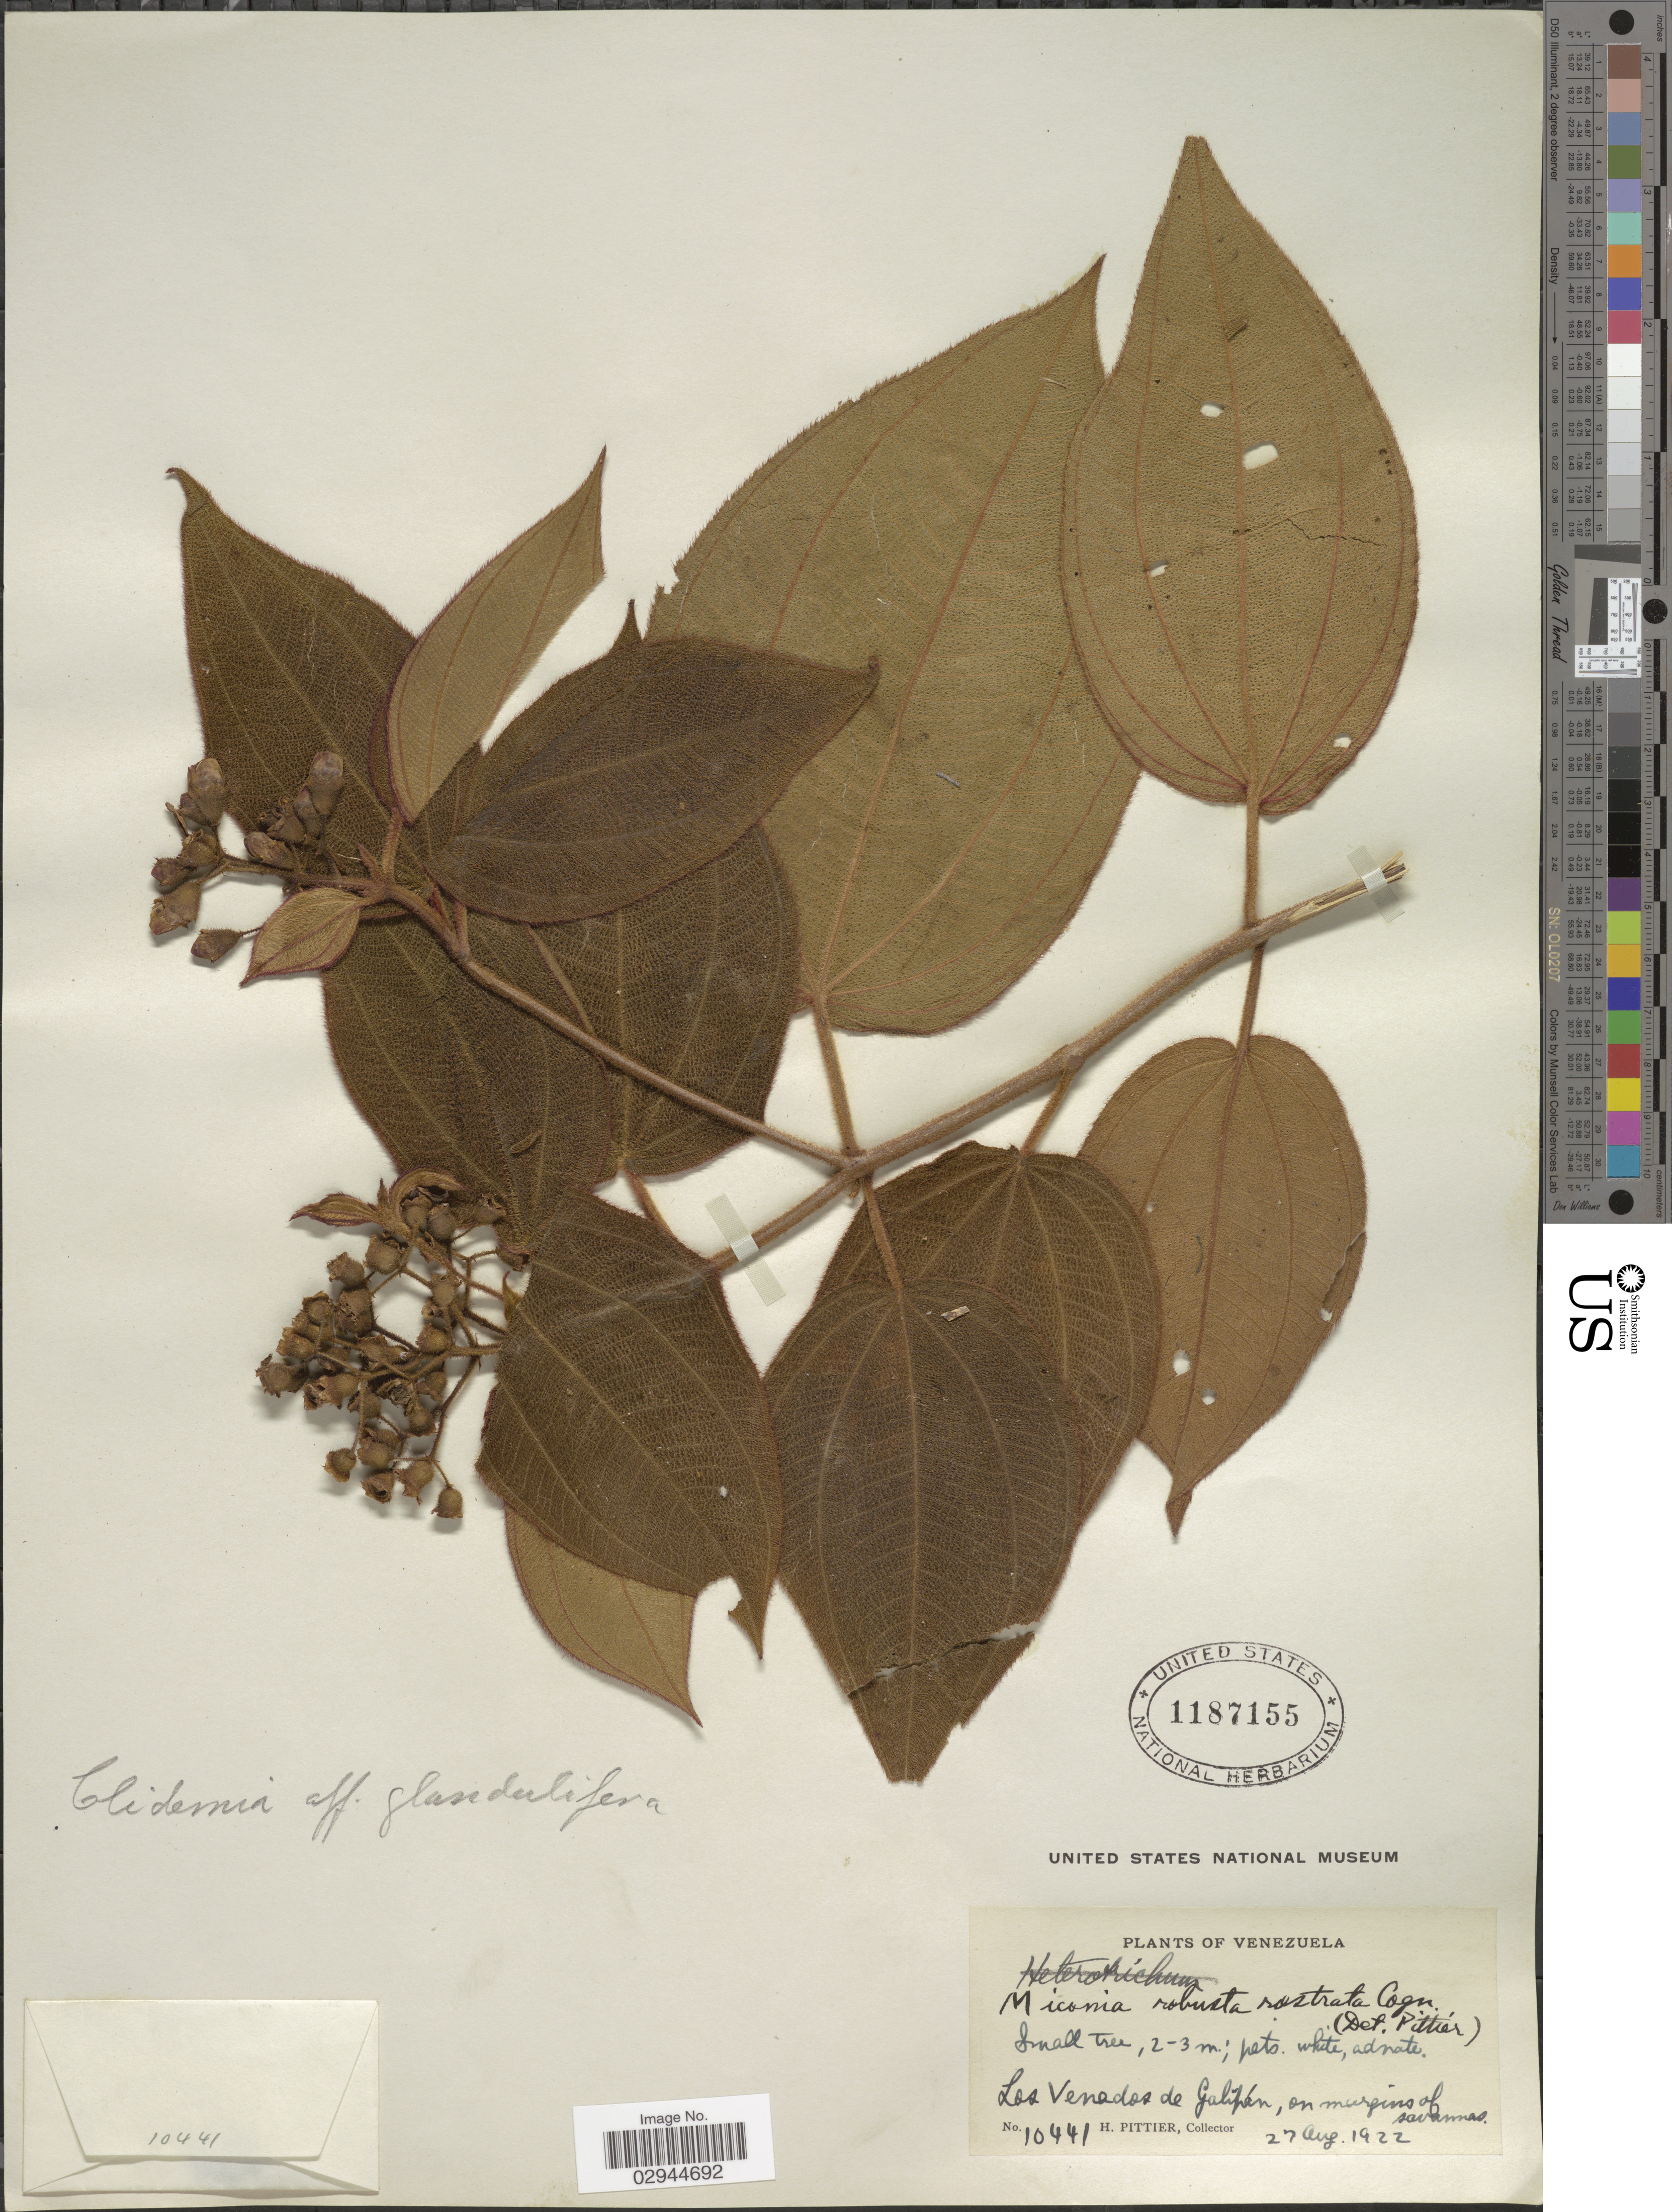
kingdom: Plantae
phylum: Tracheophyta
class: Magnoliopsida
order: Myrtales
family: Melastomataceae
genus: Miconia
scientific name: Miconia tuberculata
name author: (Naudin) Triana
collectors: H. F. Pittier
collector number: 10441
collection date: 1922-08-27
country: Venezuela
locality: Los Venados de Galipén, on margins of savannas.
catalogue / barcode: US 1187155